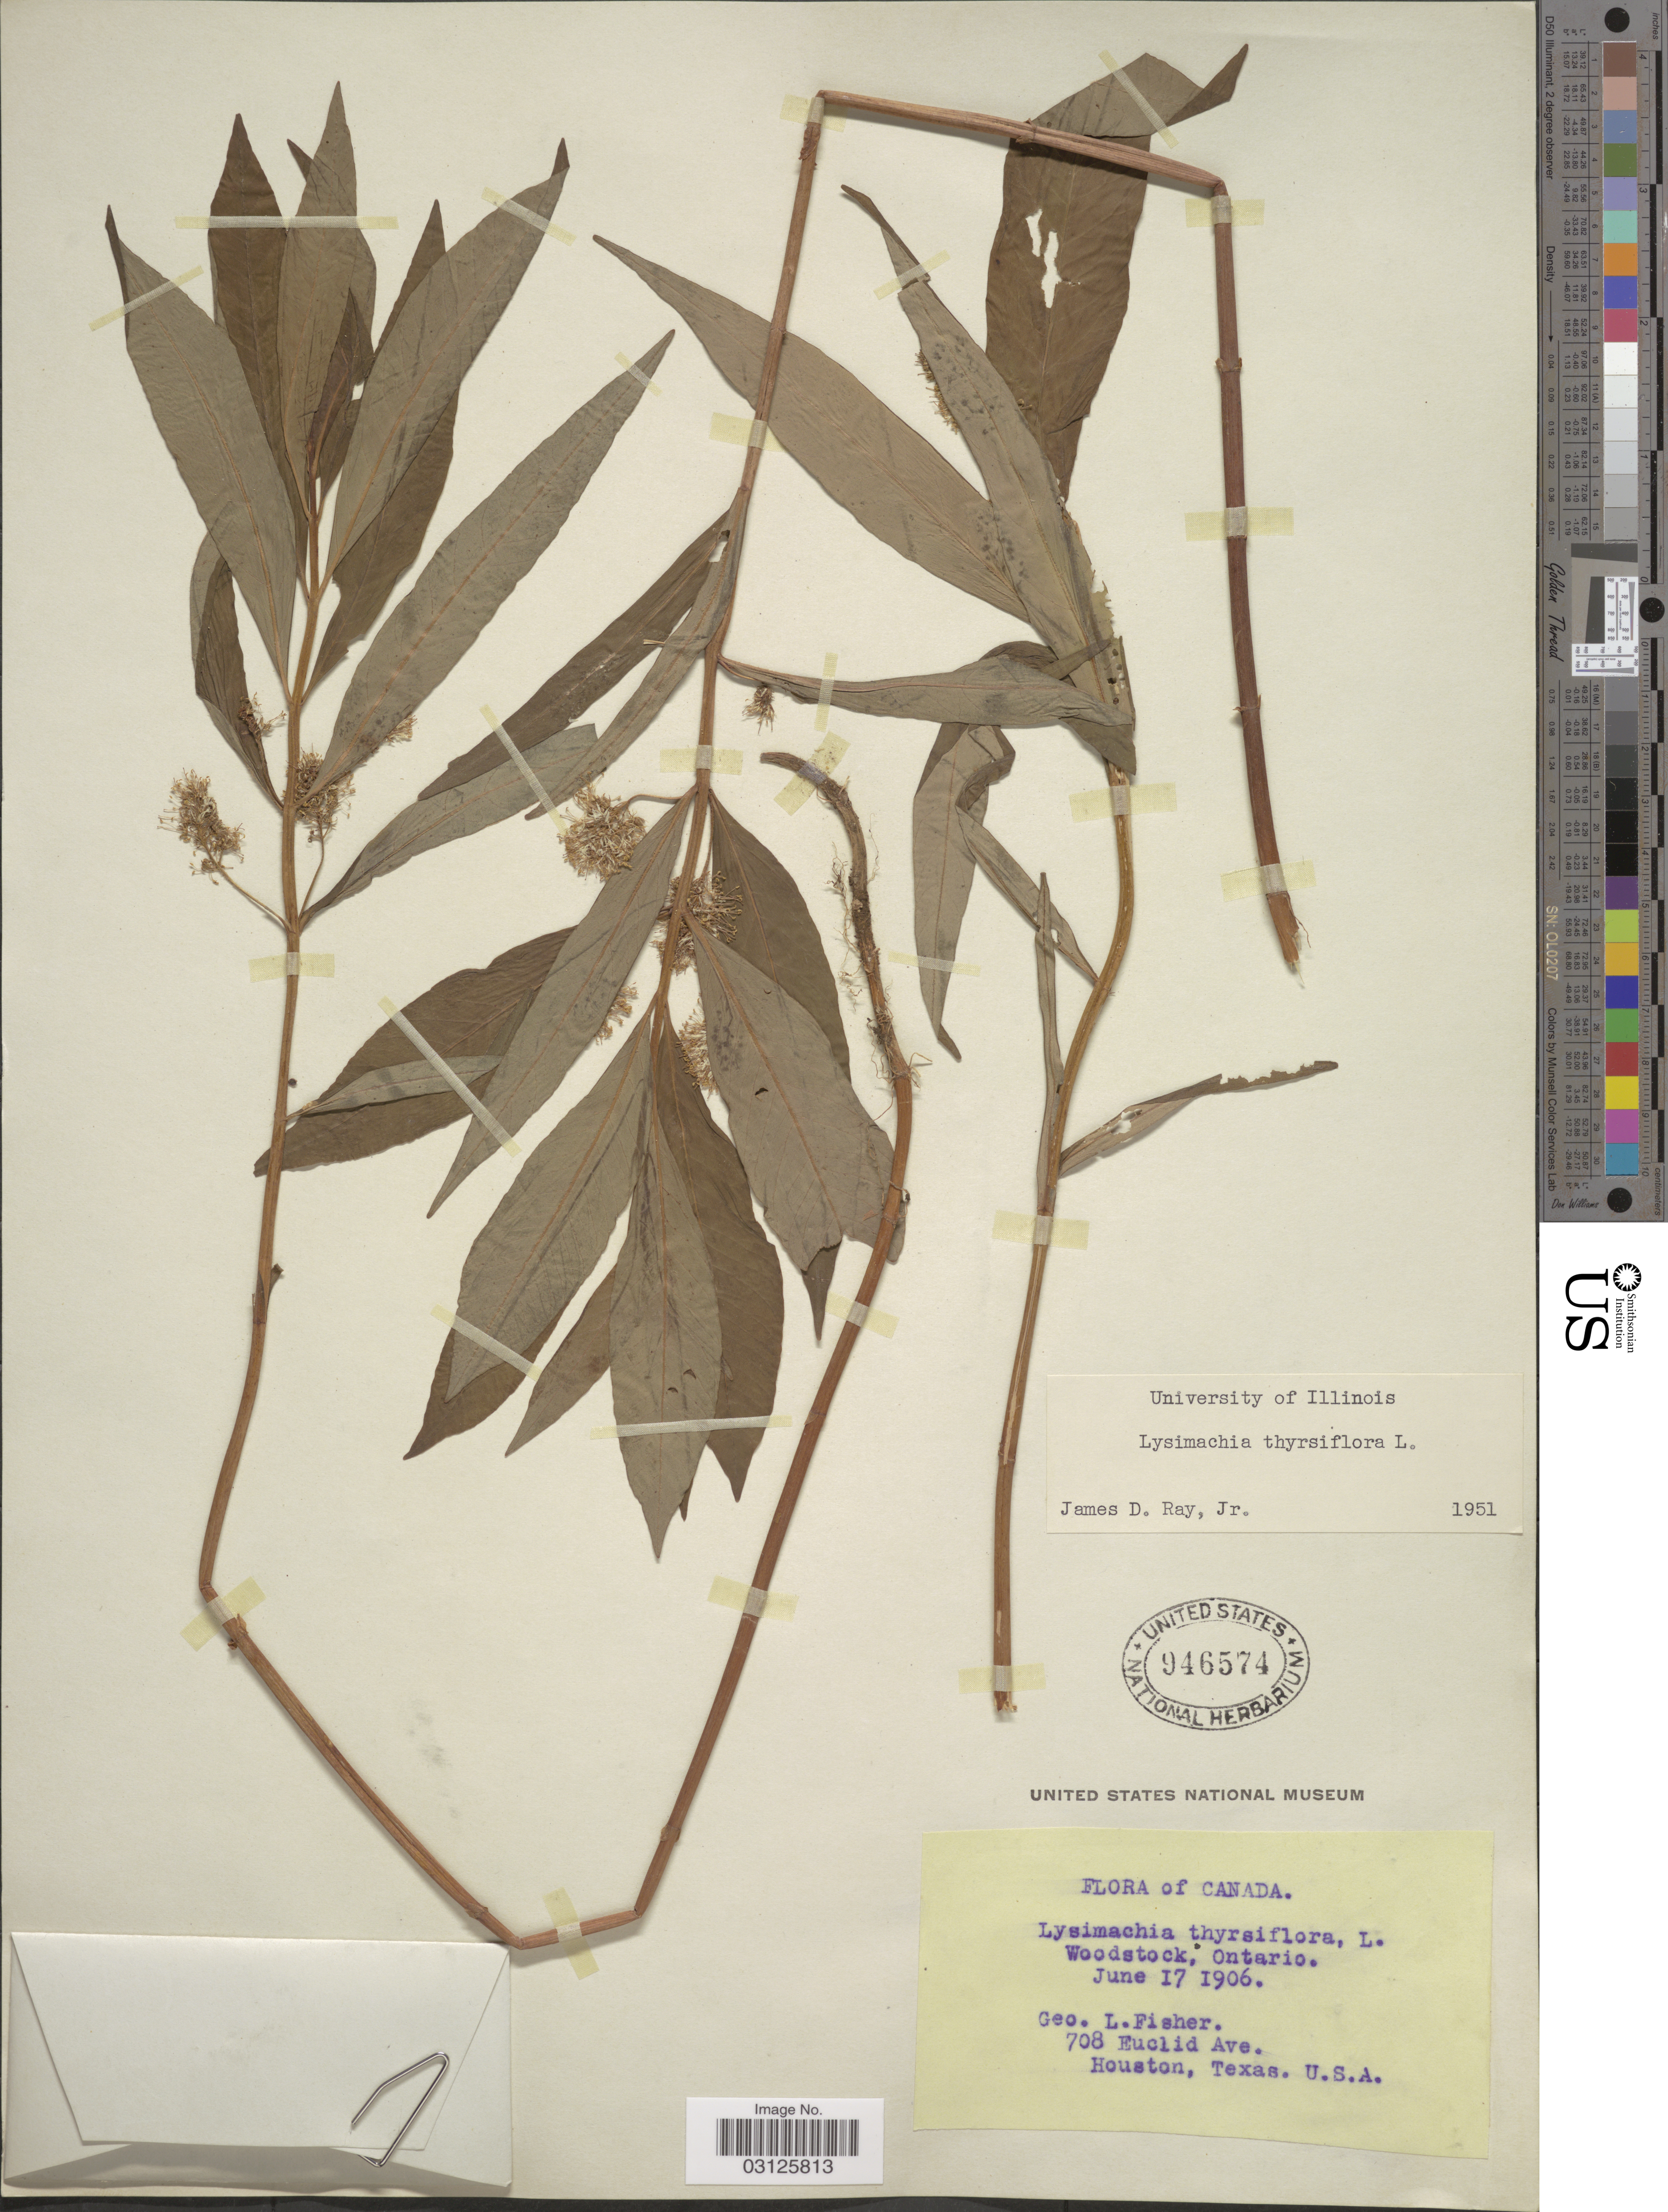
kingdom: Plantae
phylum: Tracheophyta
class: Magnoliopsida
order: Ericales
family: Primulaceae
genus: Lysimachia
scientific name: Lysimachia thyrsiflora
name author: L.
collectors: G. L. Fisher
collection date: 1906-06-17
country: Canada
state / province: Ontario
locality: Woodstock.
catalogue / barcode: US 946574